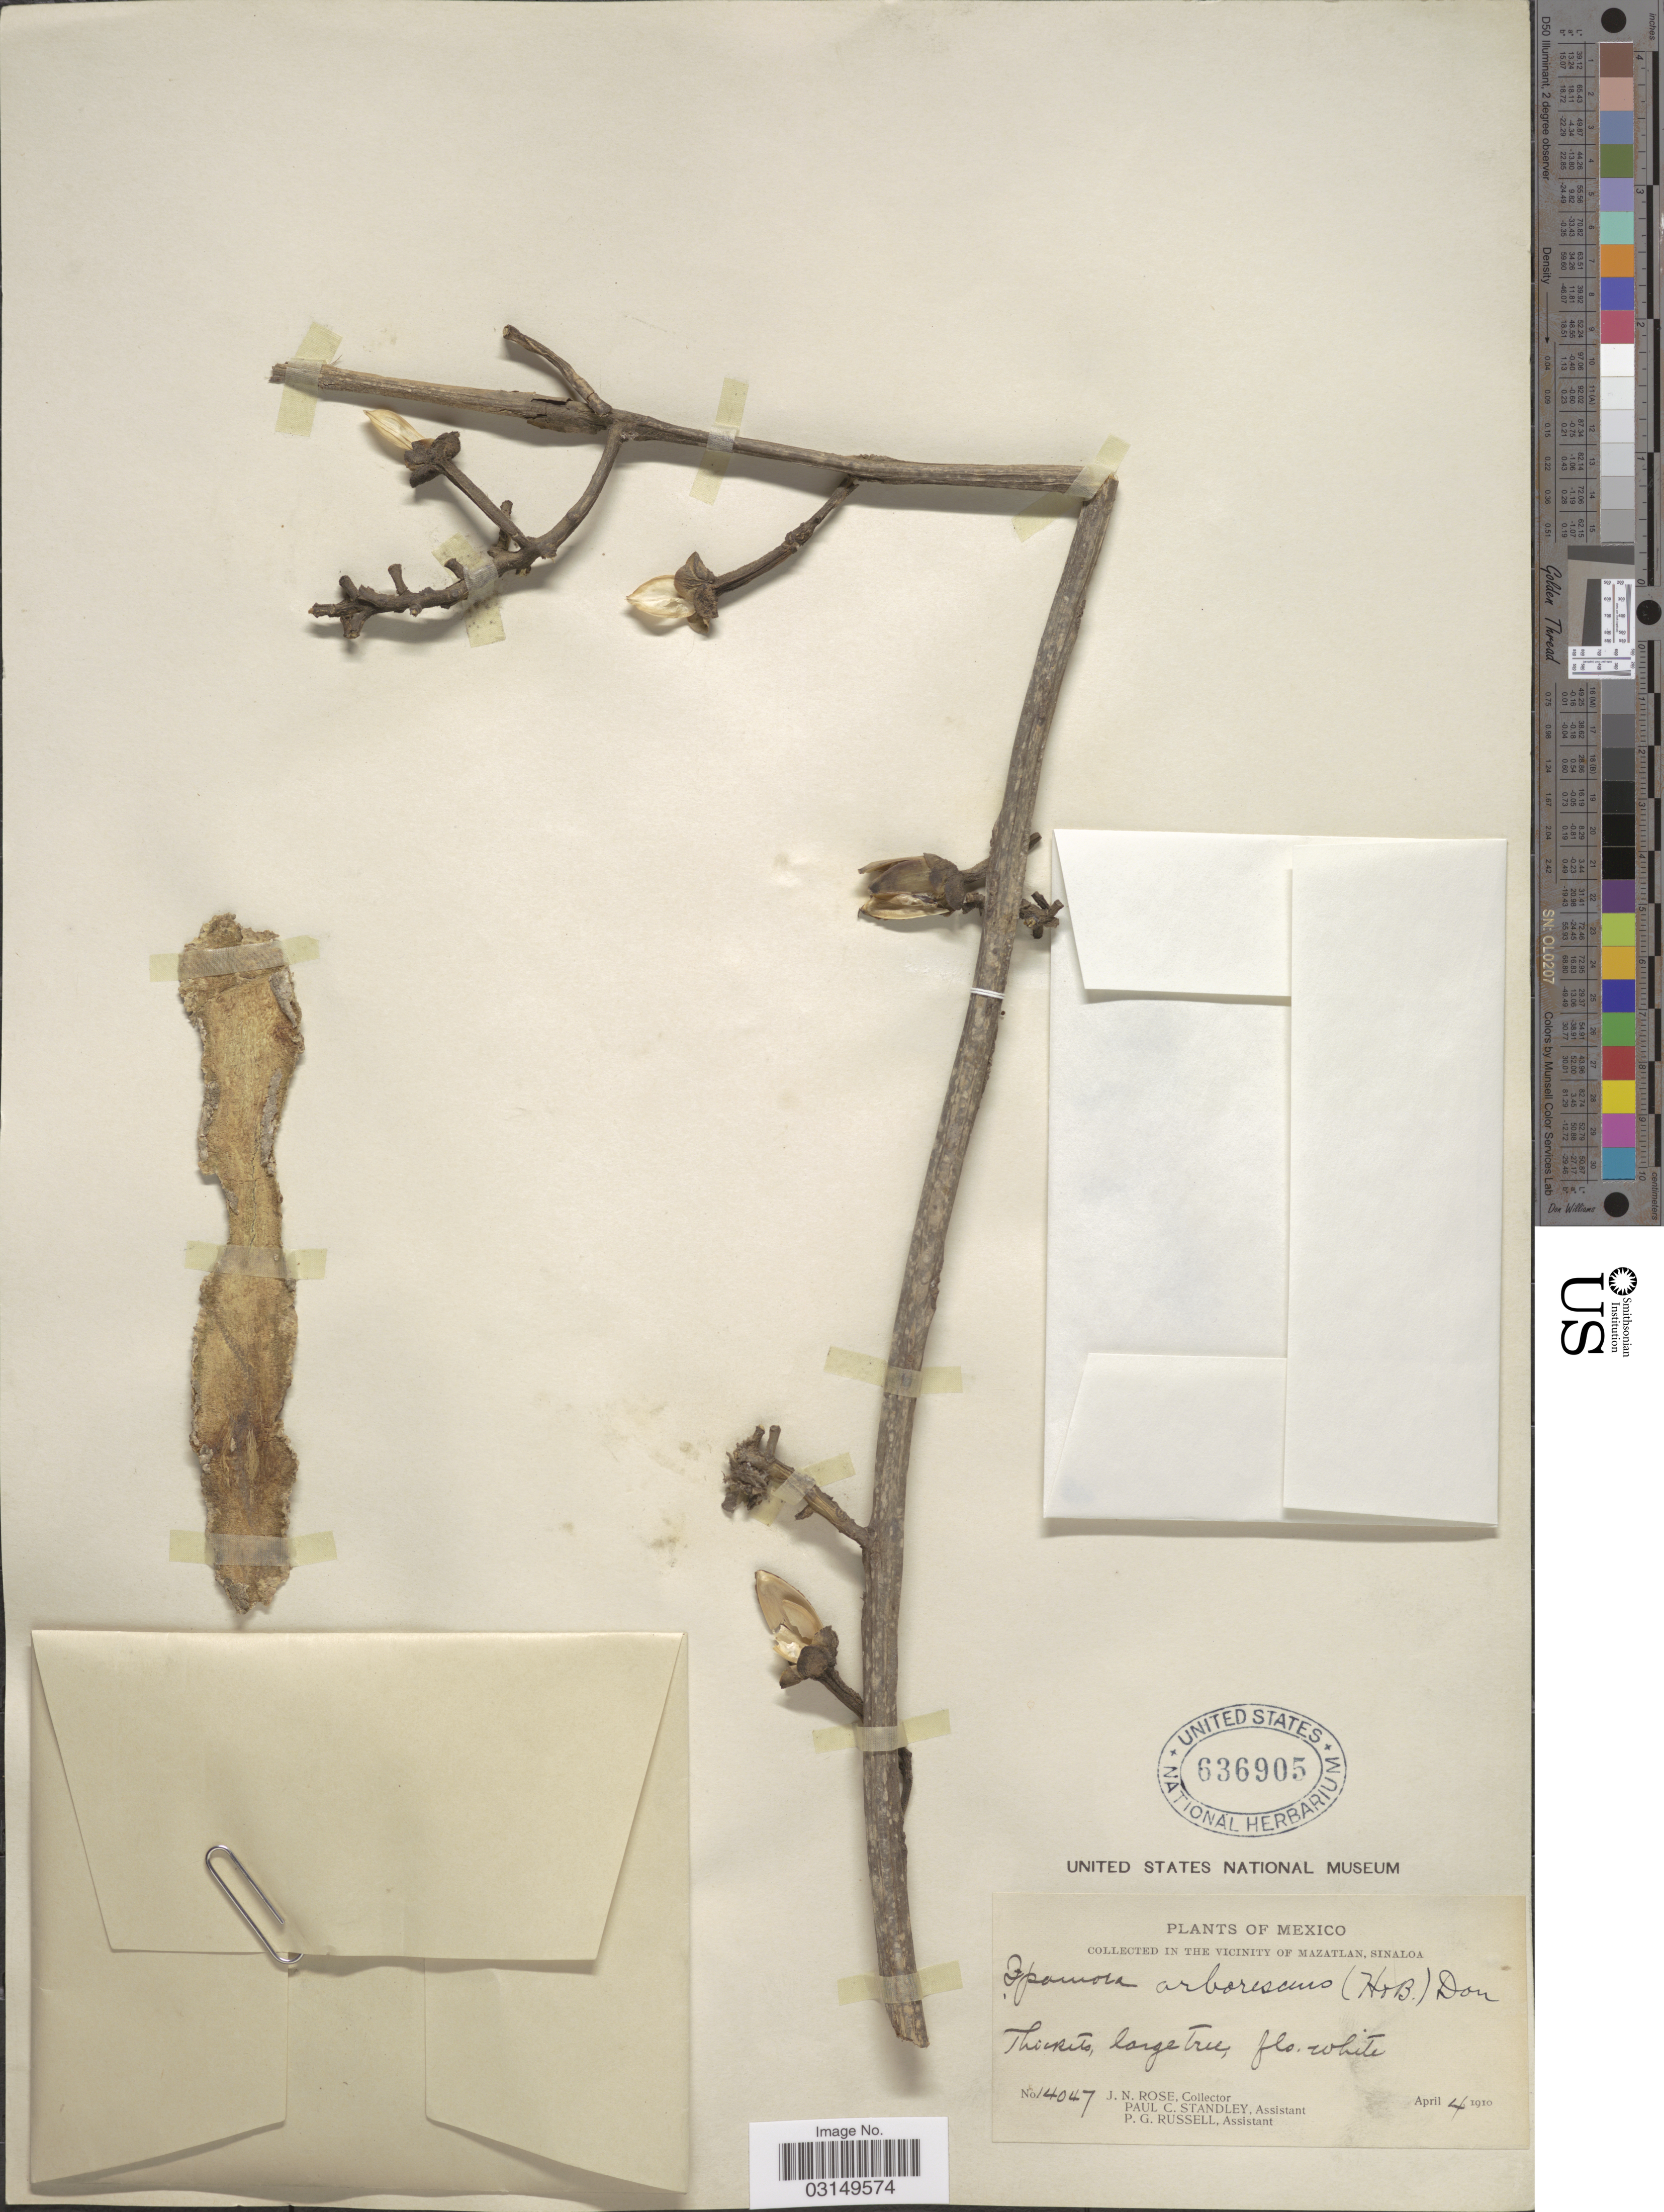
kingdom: Plantae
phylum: Tracheophyta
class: Magnoliopsida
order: Solanales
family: Convolvulaceae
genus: Ipomoea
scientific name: Ipomoea arborescens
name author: (Humb. & Bonpl. ex Willd.) G. Don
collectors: J. N. Rose, P. C. Standley & P. G. Russell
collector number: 14047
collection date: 1910-04-04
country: Mexico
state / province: Sinaloa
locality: In the vicinity of Mazatlan.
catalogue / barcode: US 636905